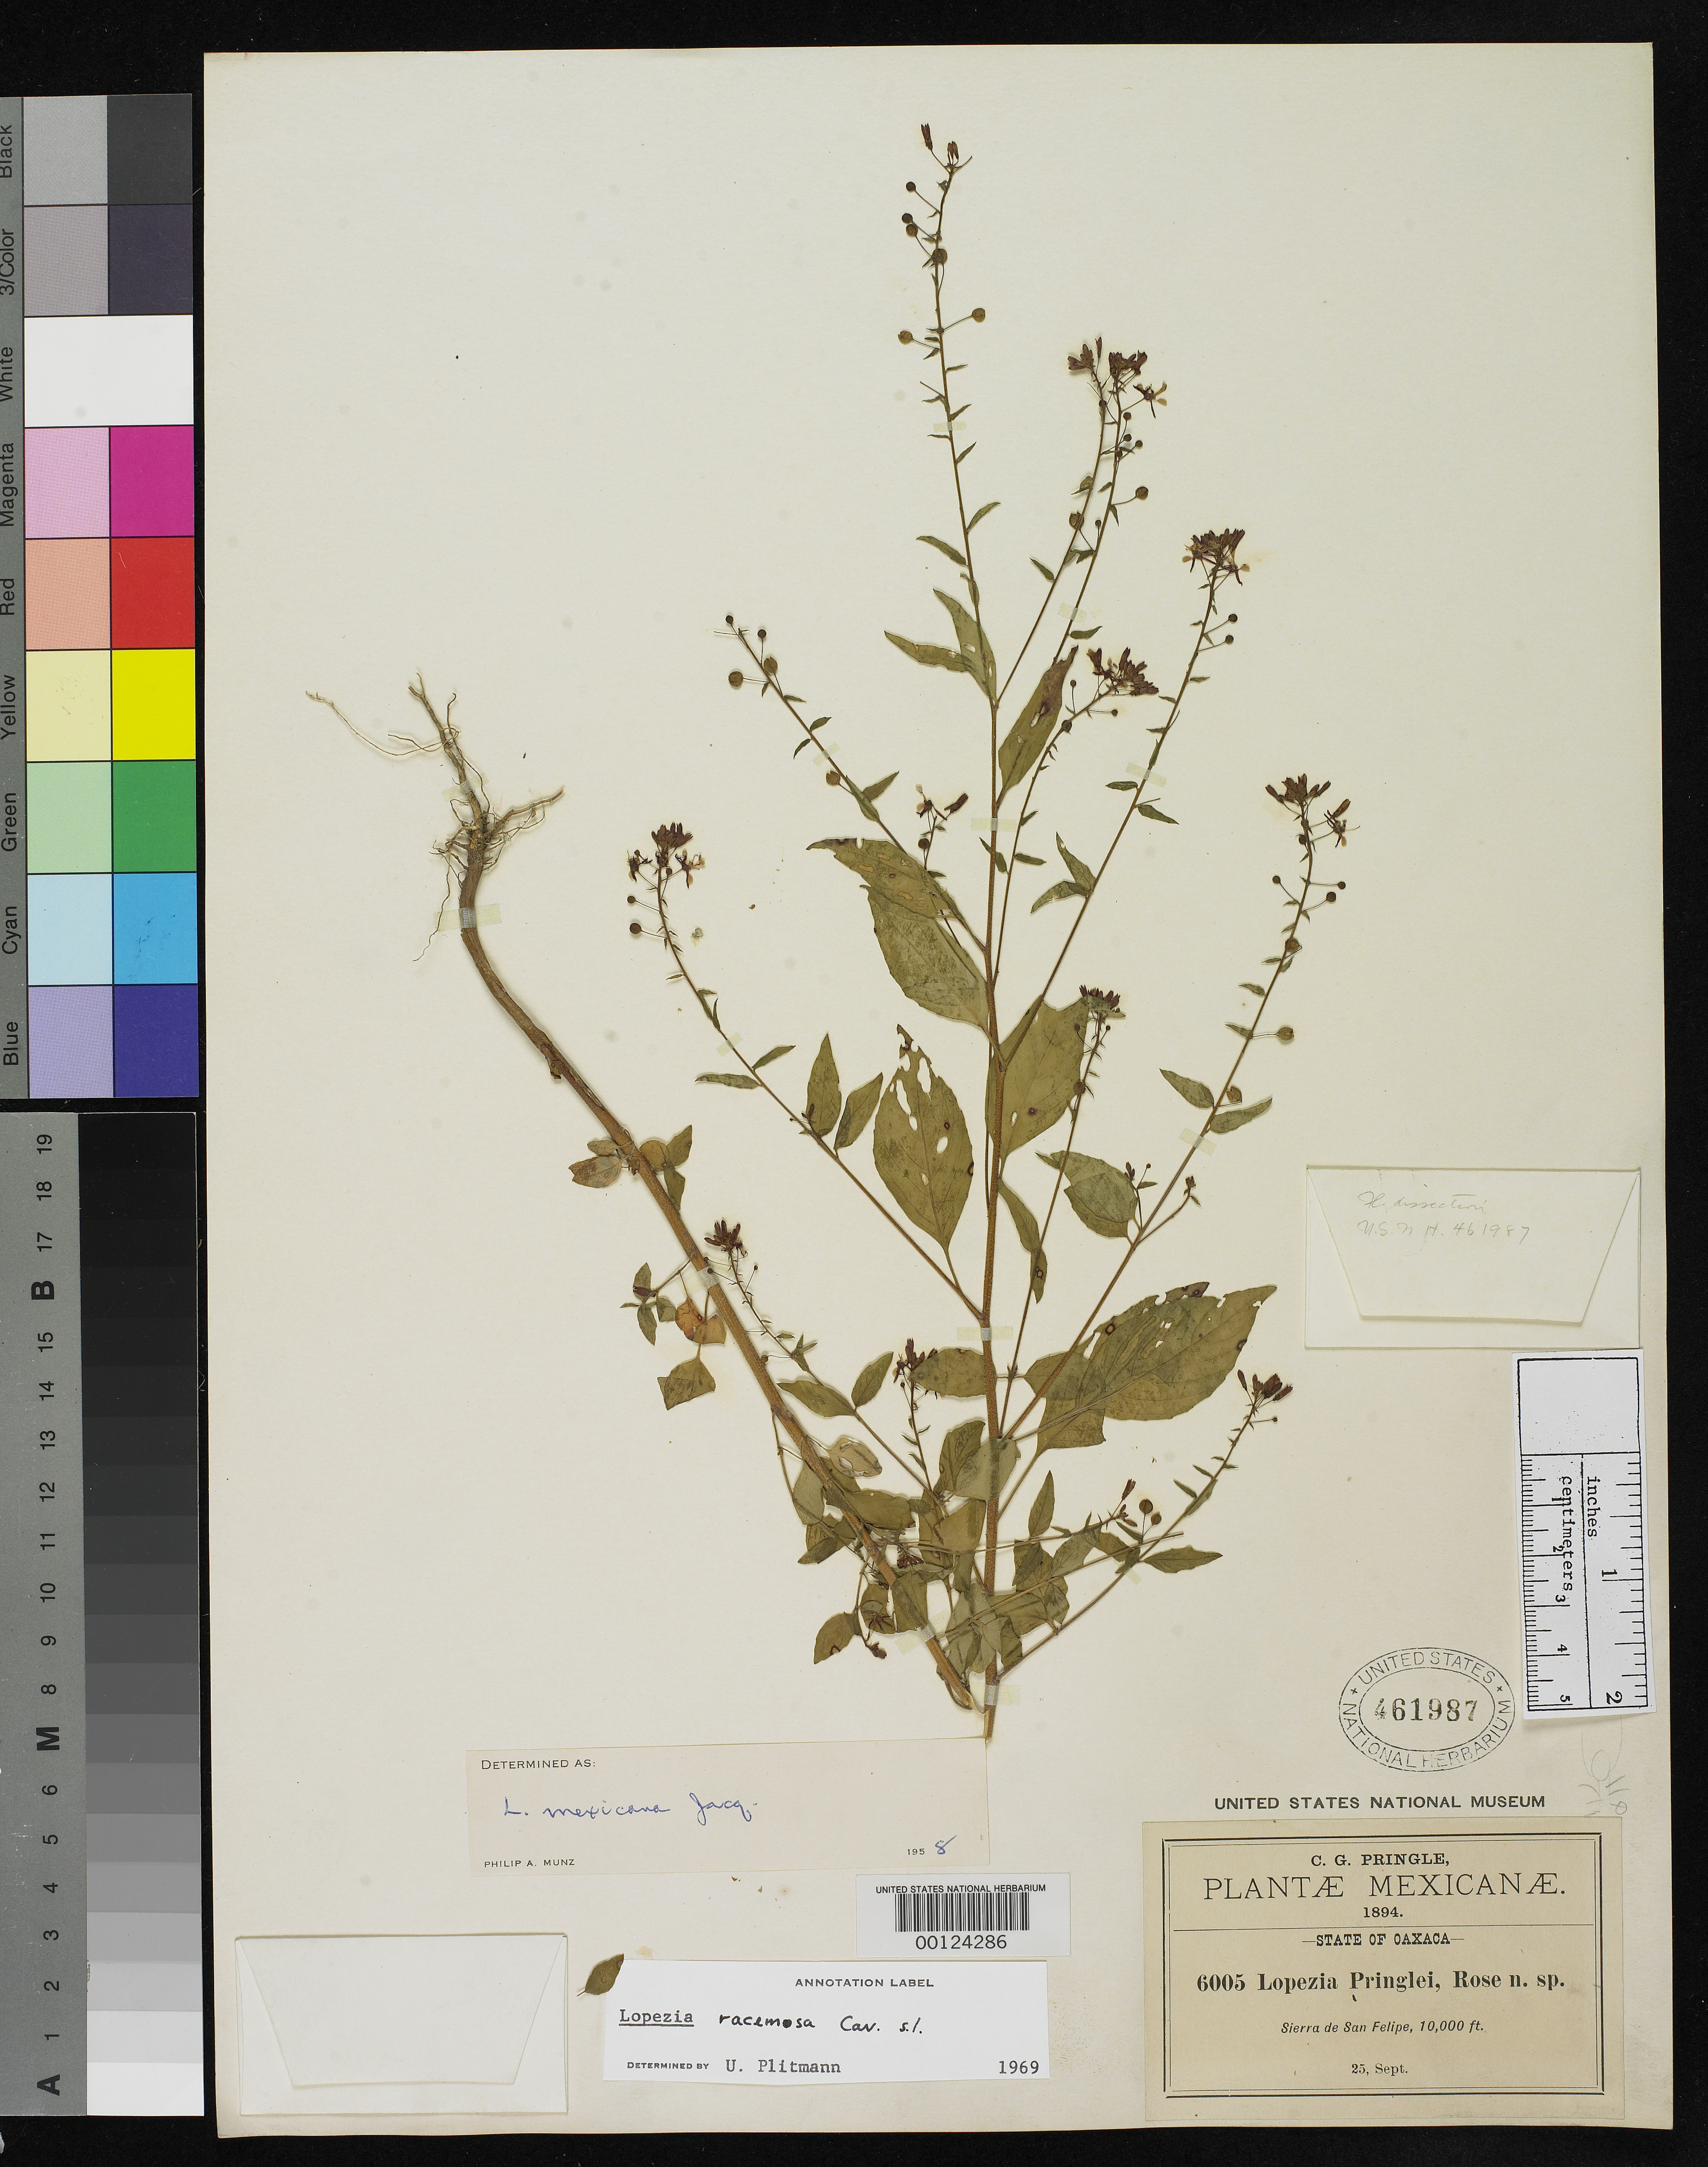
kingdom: Plantae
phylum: Tracheophyta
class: Magnoliopsida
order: Myrtales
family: Onagraceae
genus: Lopezia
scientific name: Lopezia pringlei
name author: Rose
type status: Holotype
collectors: C. G. Pringle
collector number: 6005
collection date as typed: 25 Sep 1894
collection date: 1894-09-25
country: Mexico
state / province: Oaxaca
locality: Sierra de San Felipe.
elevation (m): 3000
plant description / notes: This sheet (USNH 461987) explicitly designated as "Type" by USNH sheet number in protologue.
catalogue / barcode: US 461987